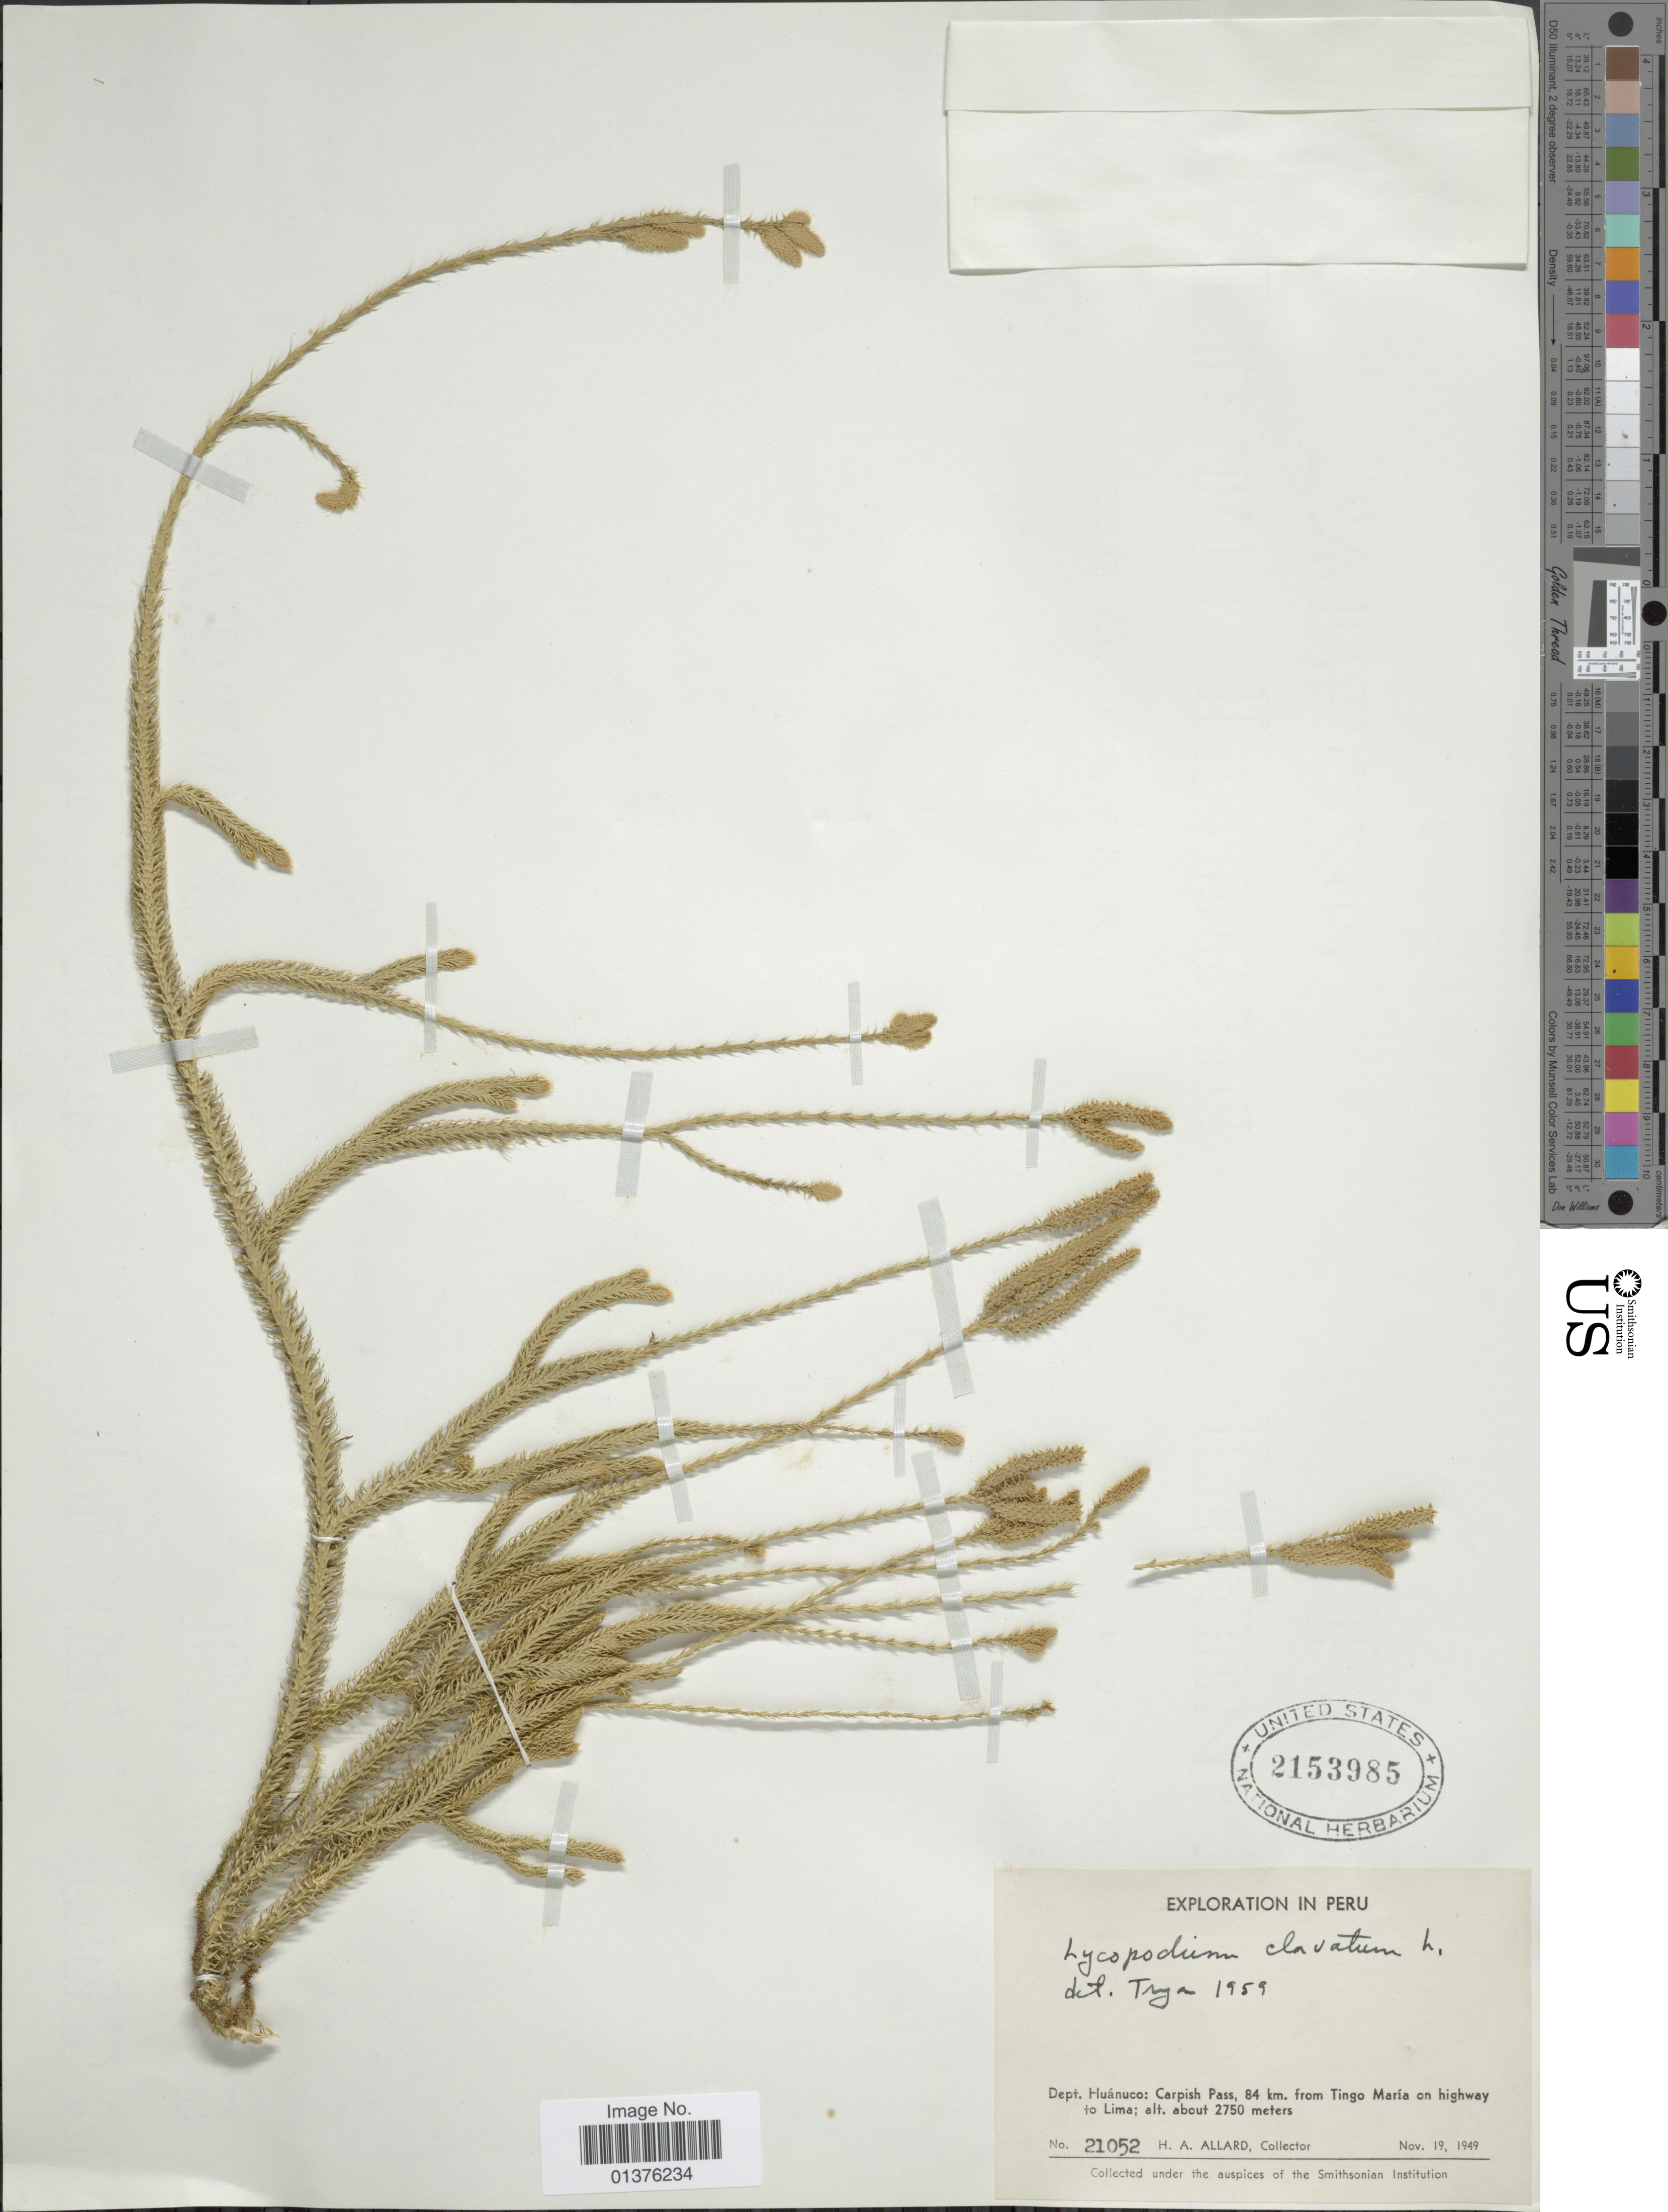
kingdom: Plantae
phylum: Tracheophyta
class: Lycopodiopsida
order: Lycopodiales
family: Lycopodiaceae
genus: Lycopodium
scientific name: Lycopodium clavatum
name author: L.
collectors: H. A. Allard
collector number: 21052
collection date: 1949-11-19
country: Peru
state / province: Huánuco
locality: Carpish Pass, 84 km from Tingo Maria on highway to Lima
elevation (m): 2750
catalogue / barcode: US 2153985